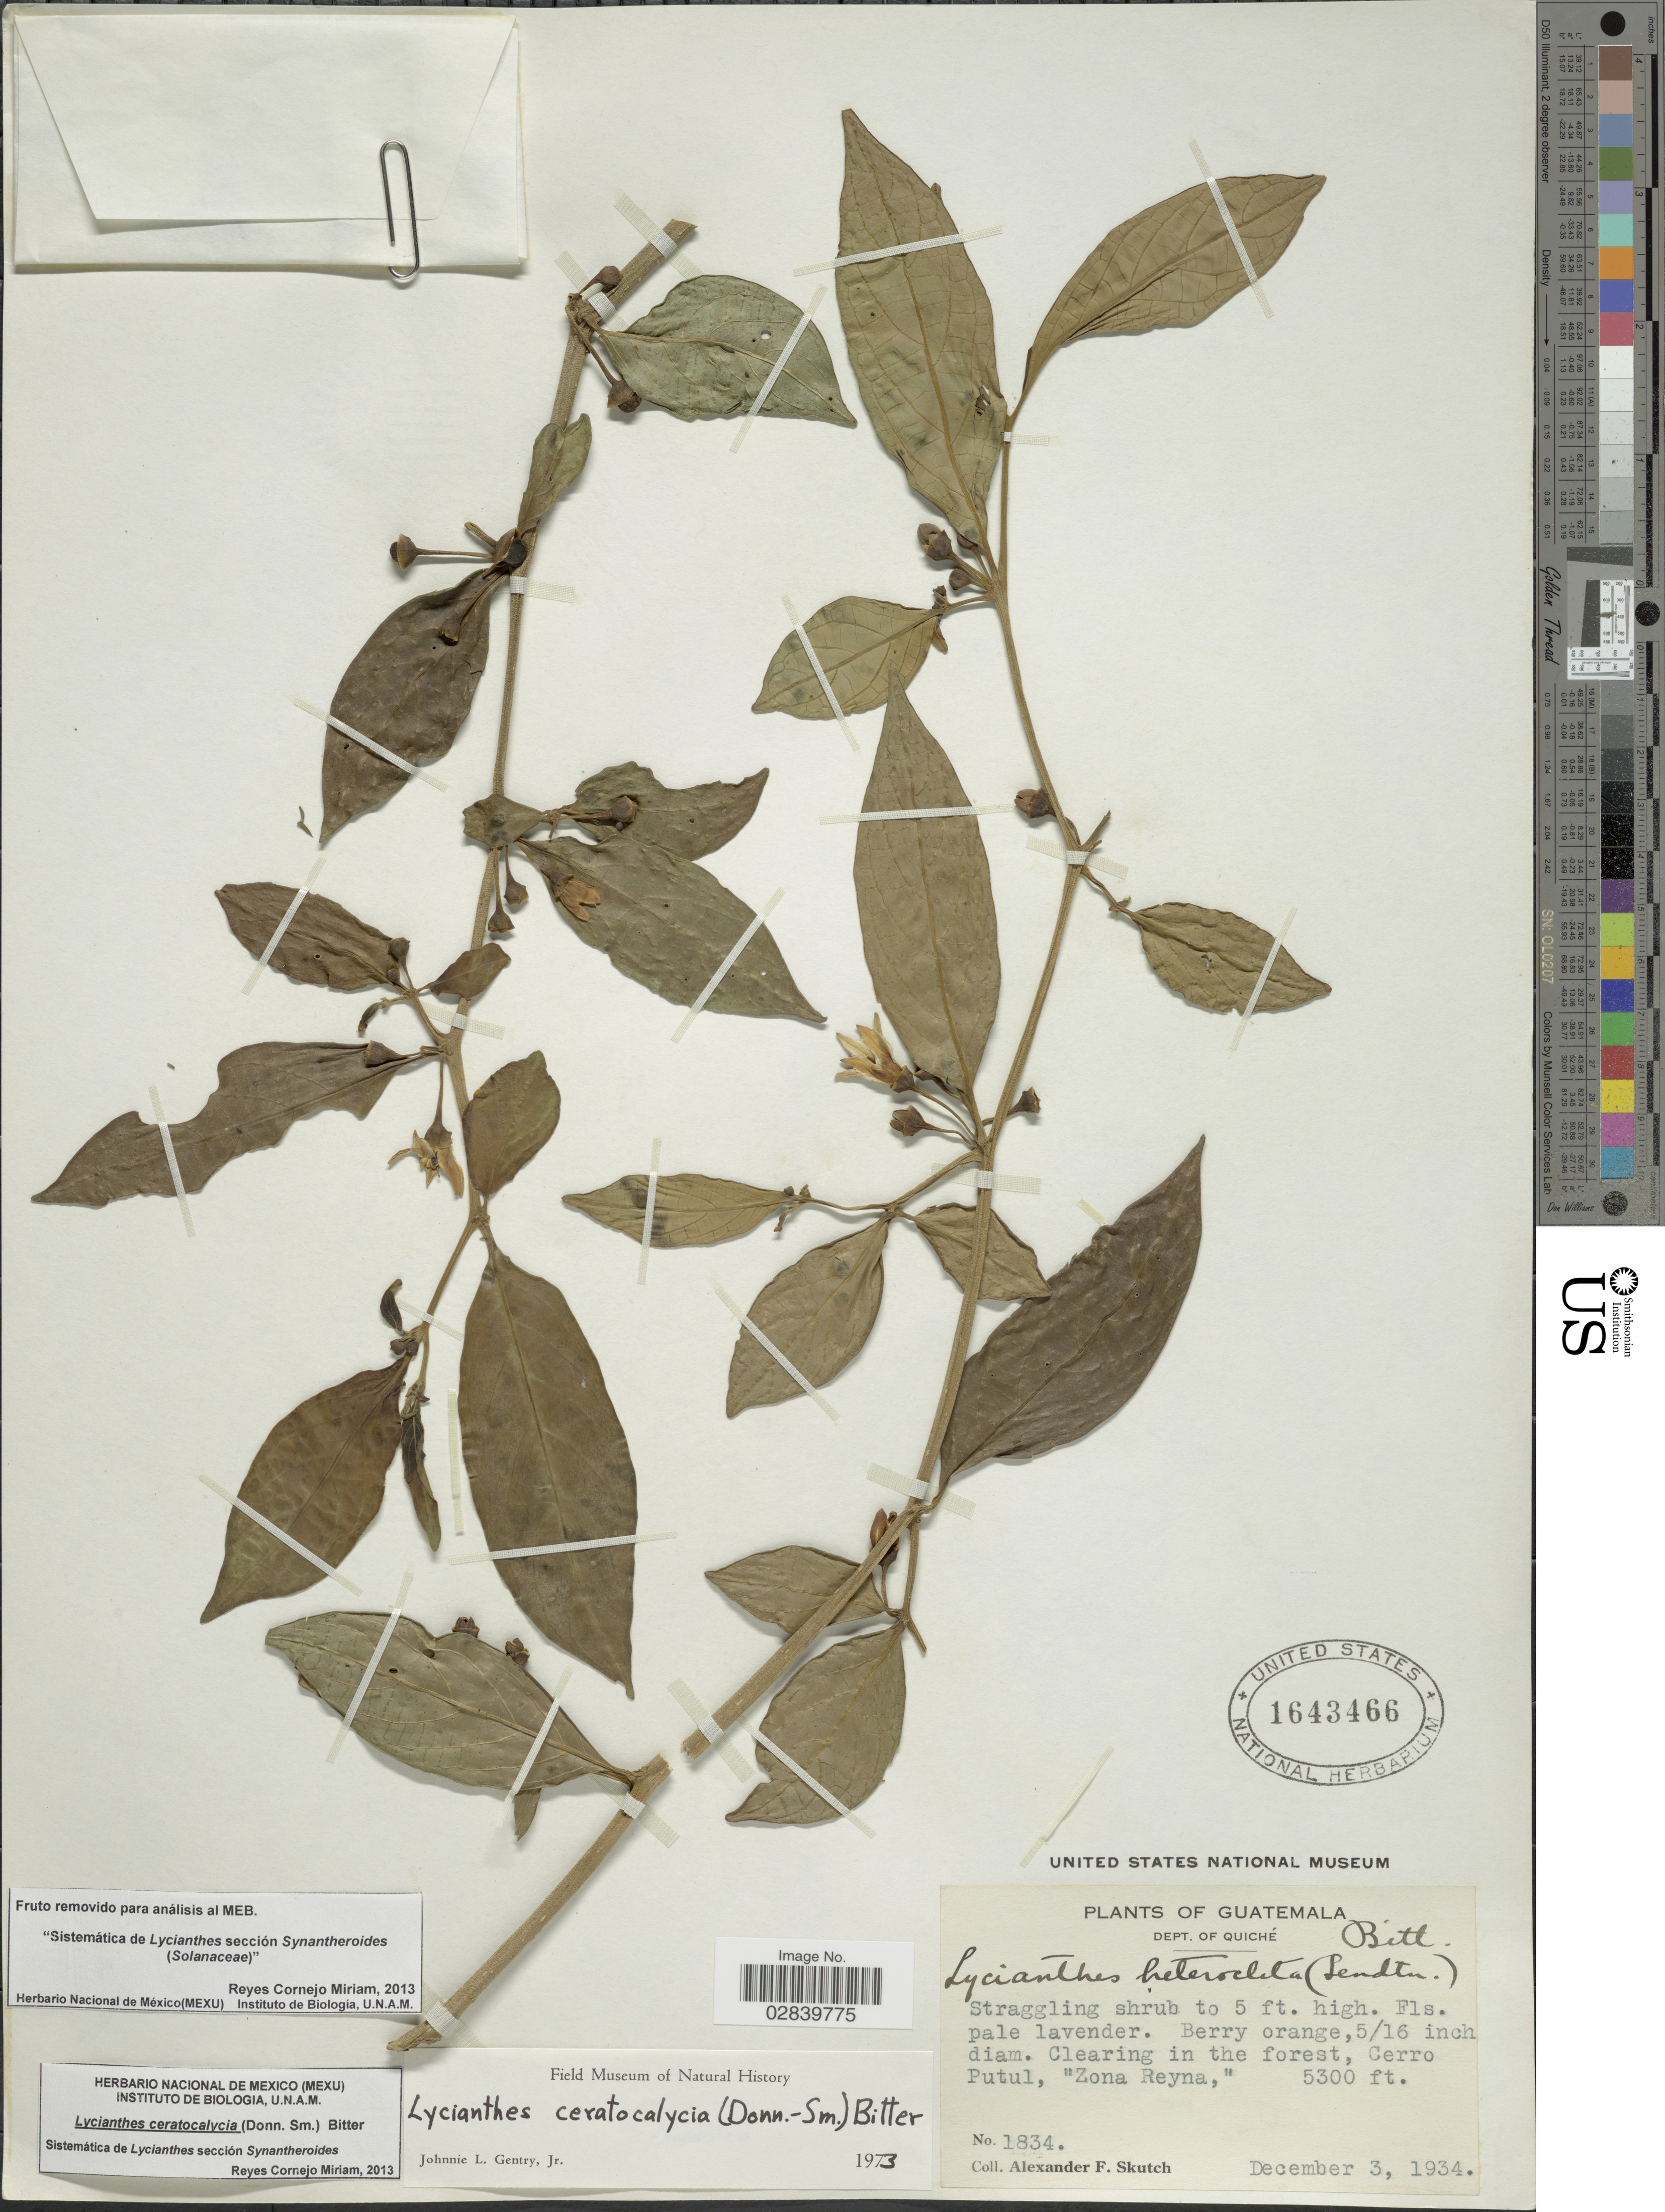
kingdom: Plantae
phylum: Tracheophyta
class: Magnoliopsida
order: Solanales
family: Solanaceae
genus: Lycianthes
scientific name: Lycianthes ceratocalycia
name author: (Donn. Sm.) Bitter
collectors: A. F. Skutch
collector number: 1834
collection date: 1934-12-03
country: Guatemala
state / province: El Quiché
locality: Dept. of Quiché. Cerro Putul, "Zona Reyna".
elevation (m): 1615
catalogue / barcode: US 1643466